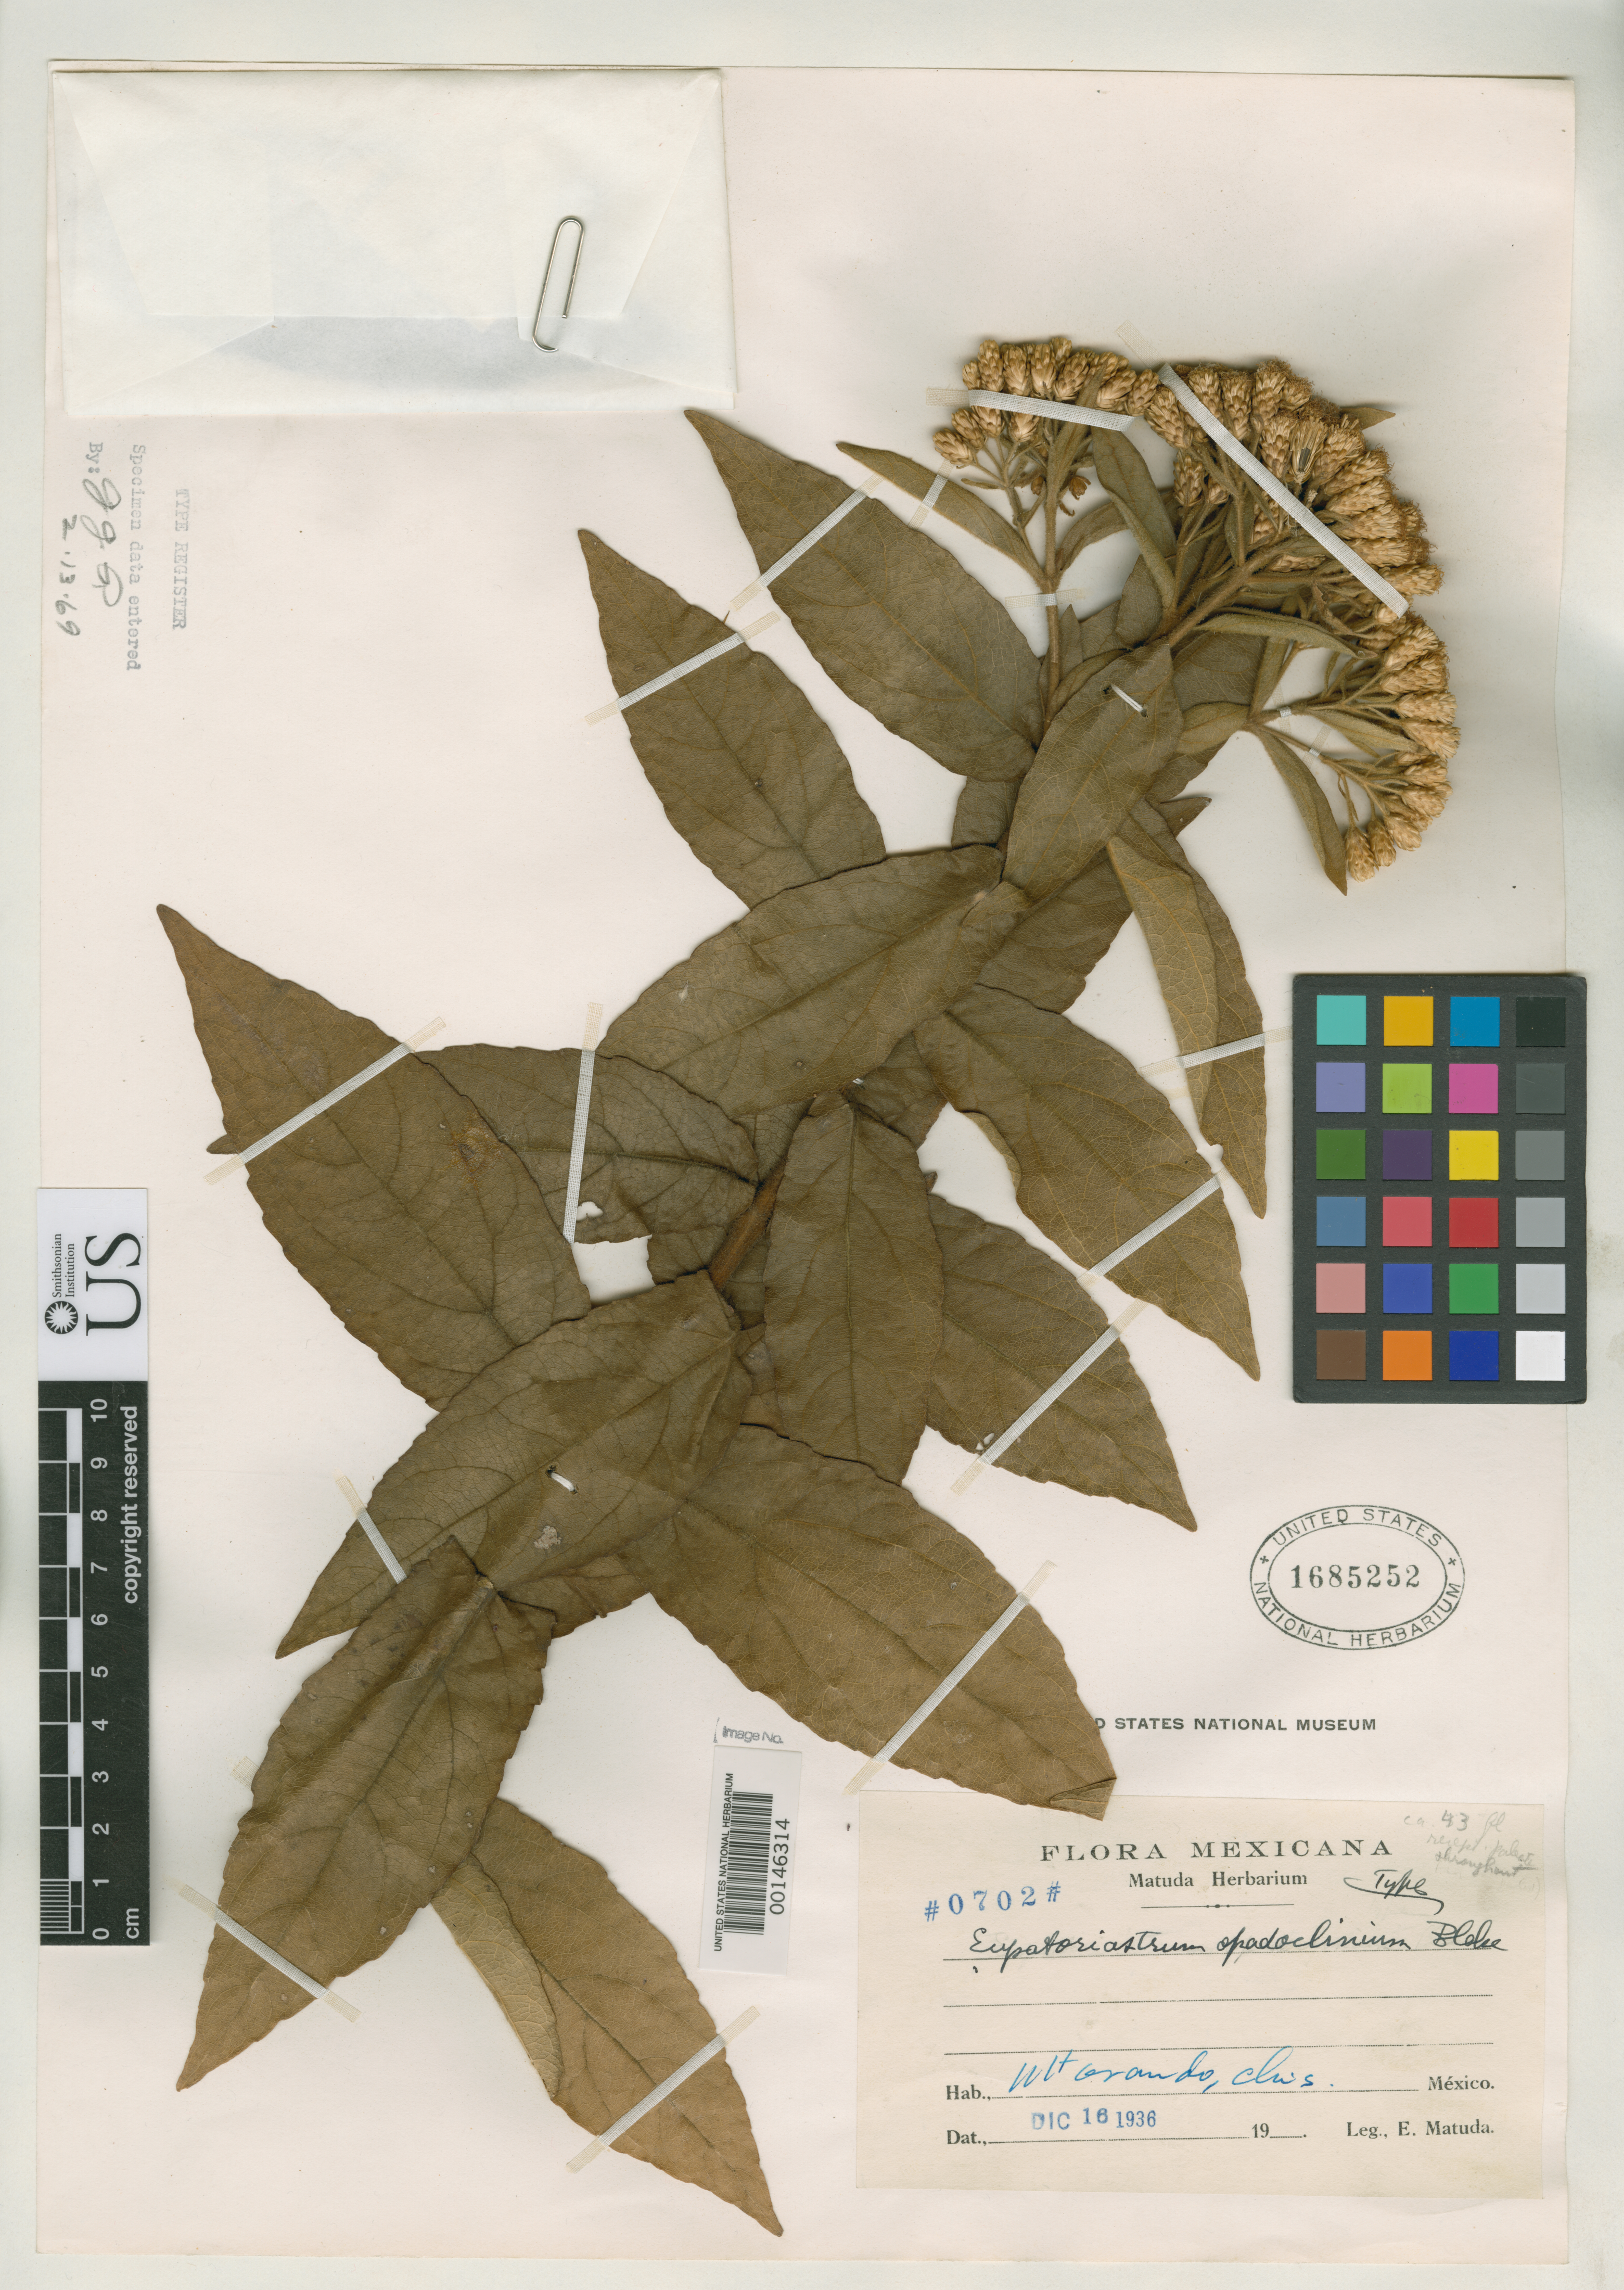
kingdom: Plantae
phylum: Tracheophyta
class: Magnoliopsida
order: Asterales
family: Asteraceae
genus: Eupatoriastrum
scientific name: Eupatoriastrum opadoclinium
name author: S.F. Blake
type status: Holotype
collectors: E. Matuda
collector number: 702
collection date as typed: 16 Dec 1936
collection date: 1936-12-16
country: Mexico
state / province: Chiapas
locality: Mount Orando.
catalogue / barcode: US 1685252